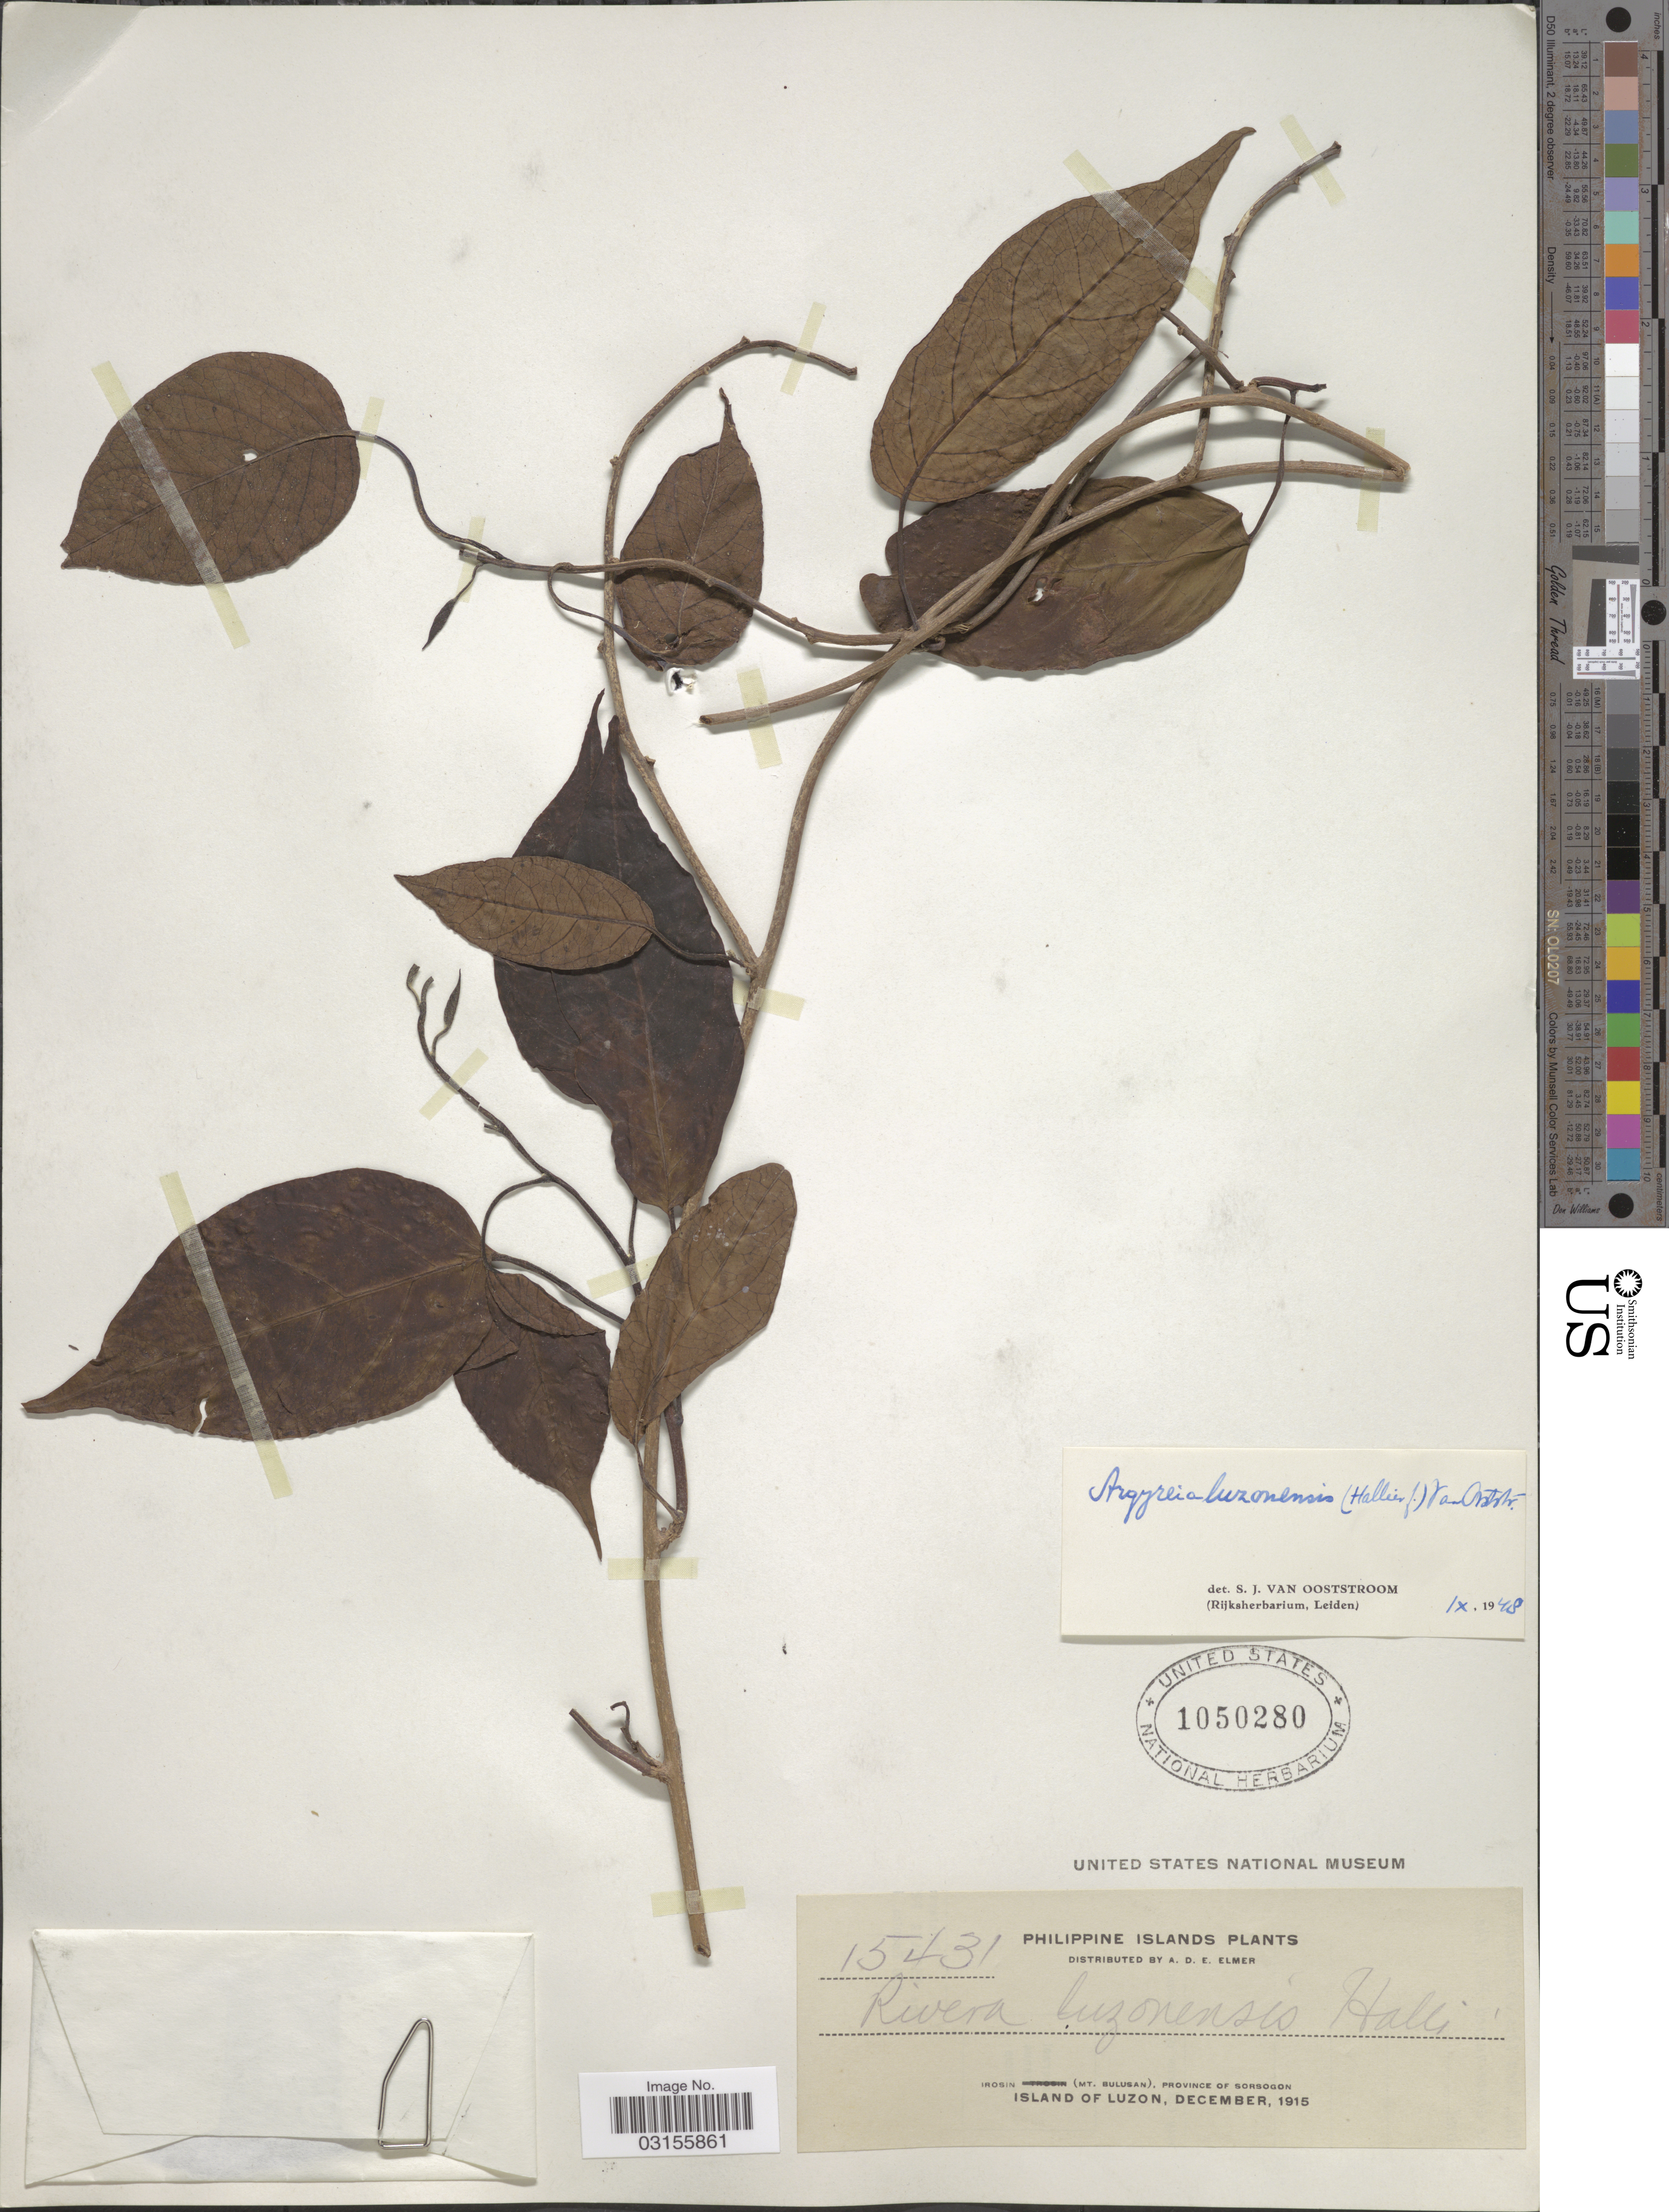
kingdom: Plantae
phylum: Tracheophyta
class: Magnoliopsida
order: Solanales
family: Convolvulaceae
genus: Argyreia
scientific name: Argyreia luzonensis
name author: (Hallier f.) Ooststr.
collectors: A. D. E. Elmer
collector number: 15431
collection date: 1915-12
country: Philippines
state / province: Bicol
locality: Irosin (Mt. Bulusan), Province of Sorsogon.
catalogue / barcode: US 1050280